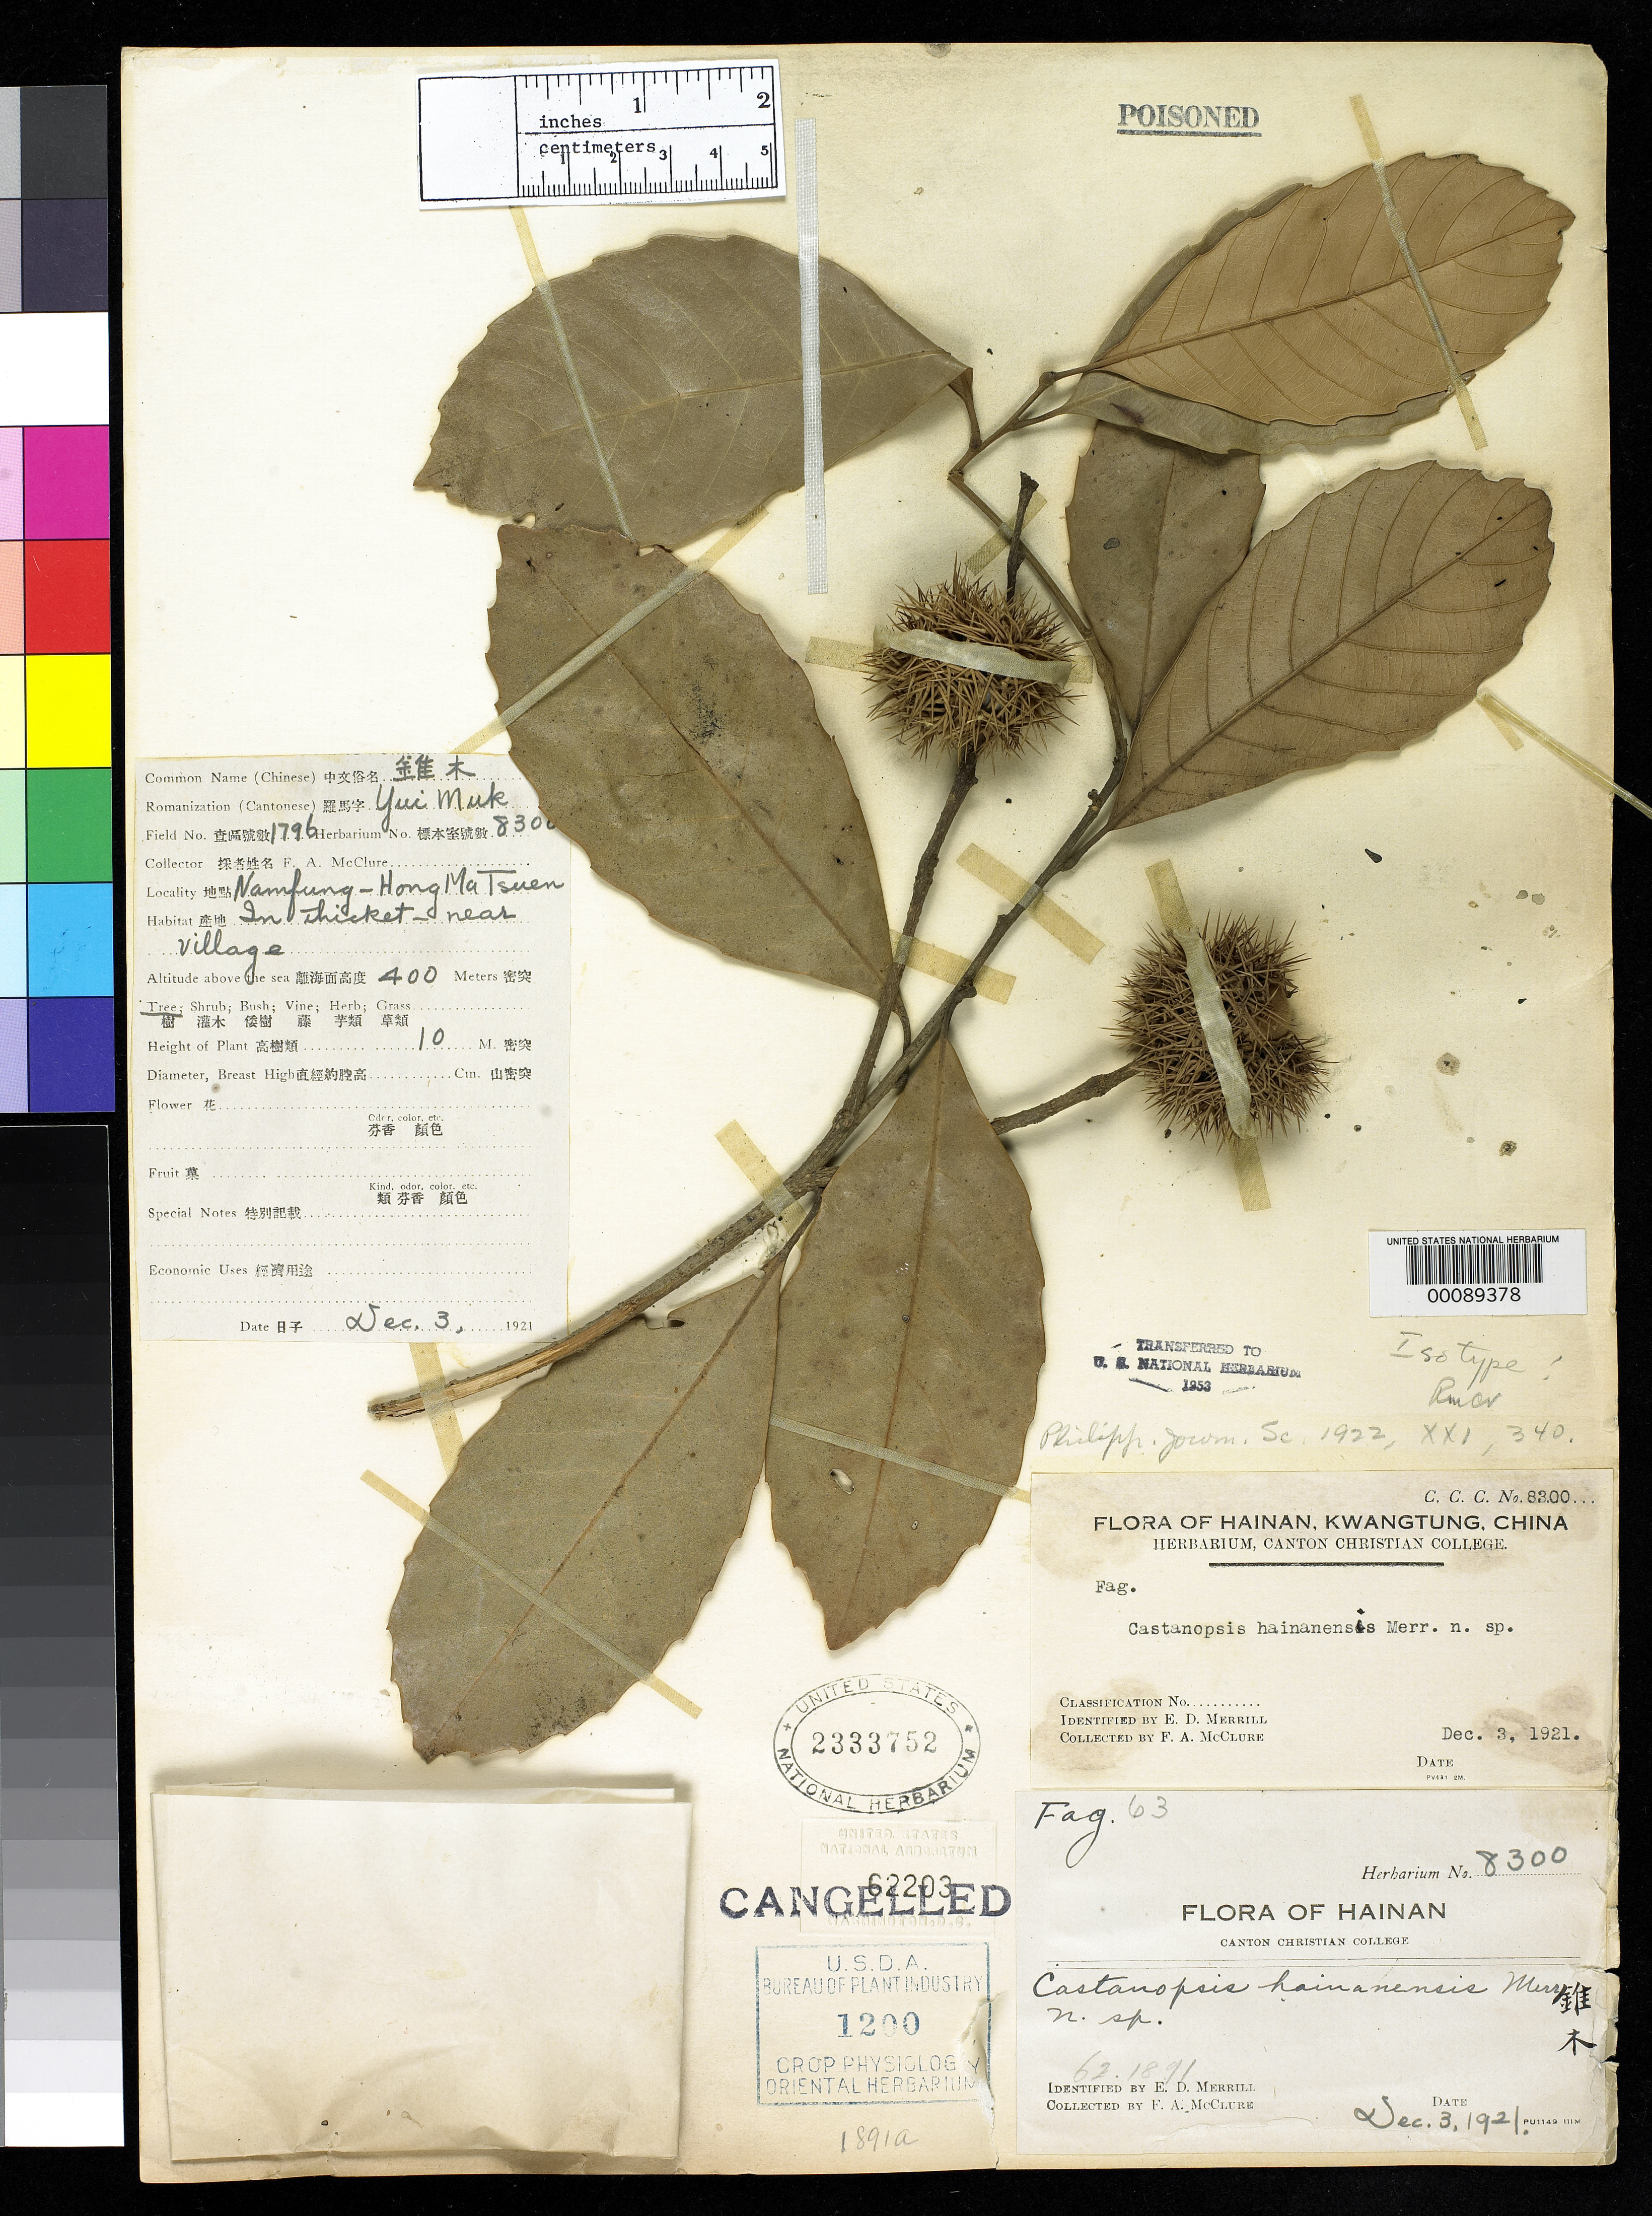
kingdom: Plantae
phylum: Tracheophyta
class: Magnoliopsida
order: Fagales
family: Fagaceae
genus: Castanopsis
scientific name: Castanopsis hainanensis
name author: Merr.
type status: Isotype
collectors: F. A. McClure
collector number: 8300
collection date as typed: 03 Dec 1921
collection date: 1921-12-03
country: China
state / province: Hainan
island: Hainan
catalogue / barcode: US 2333752